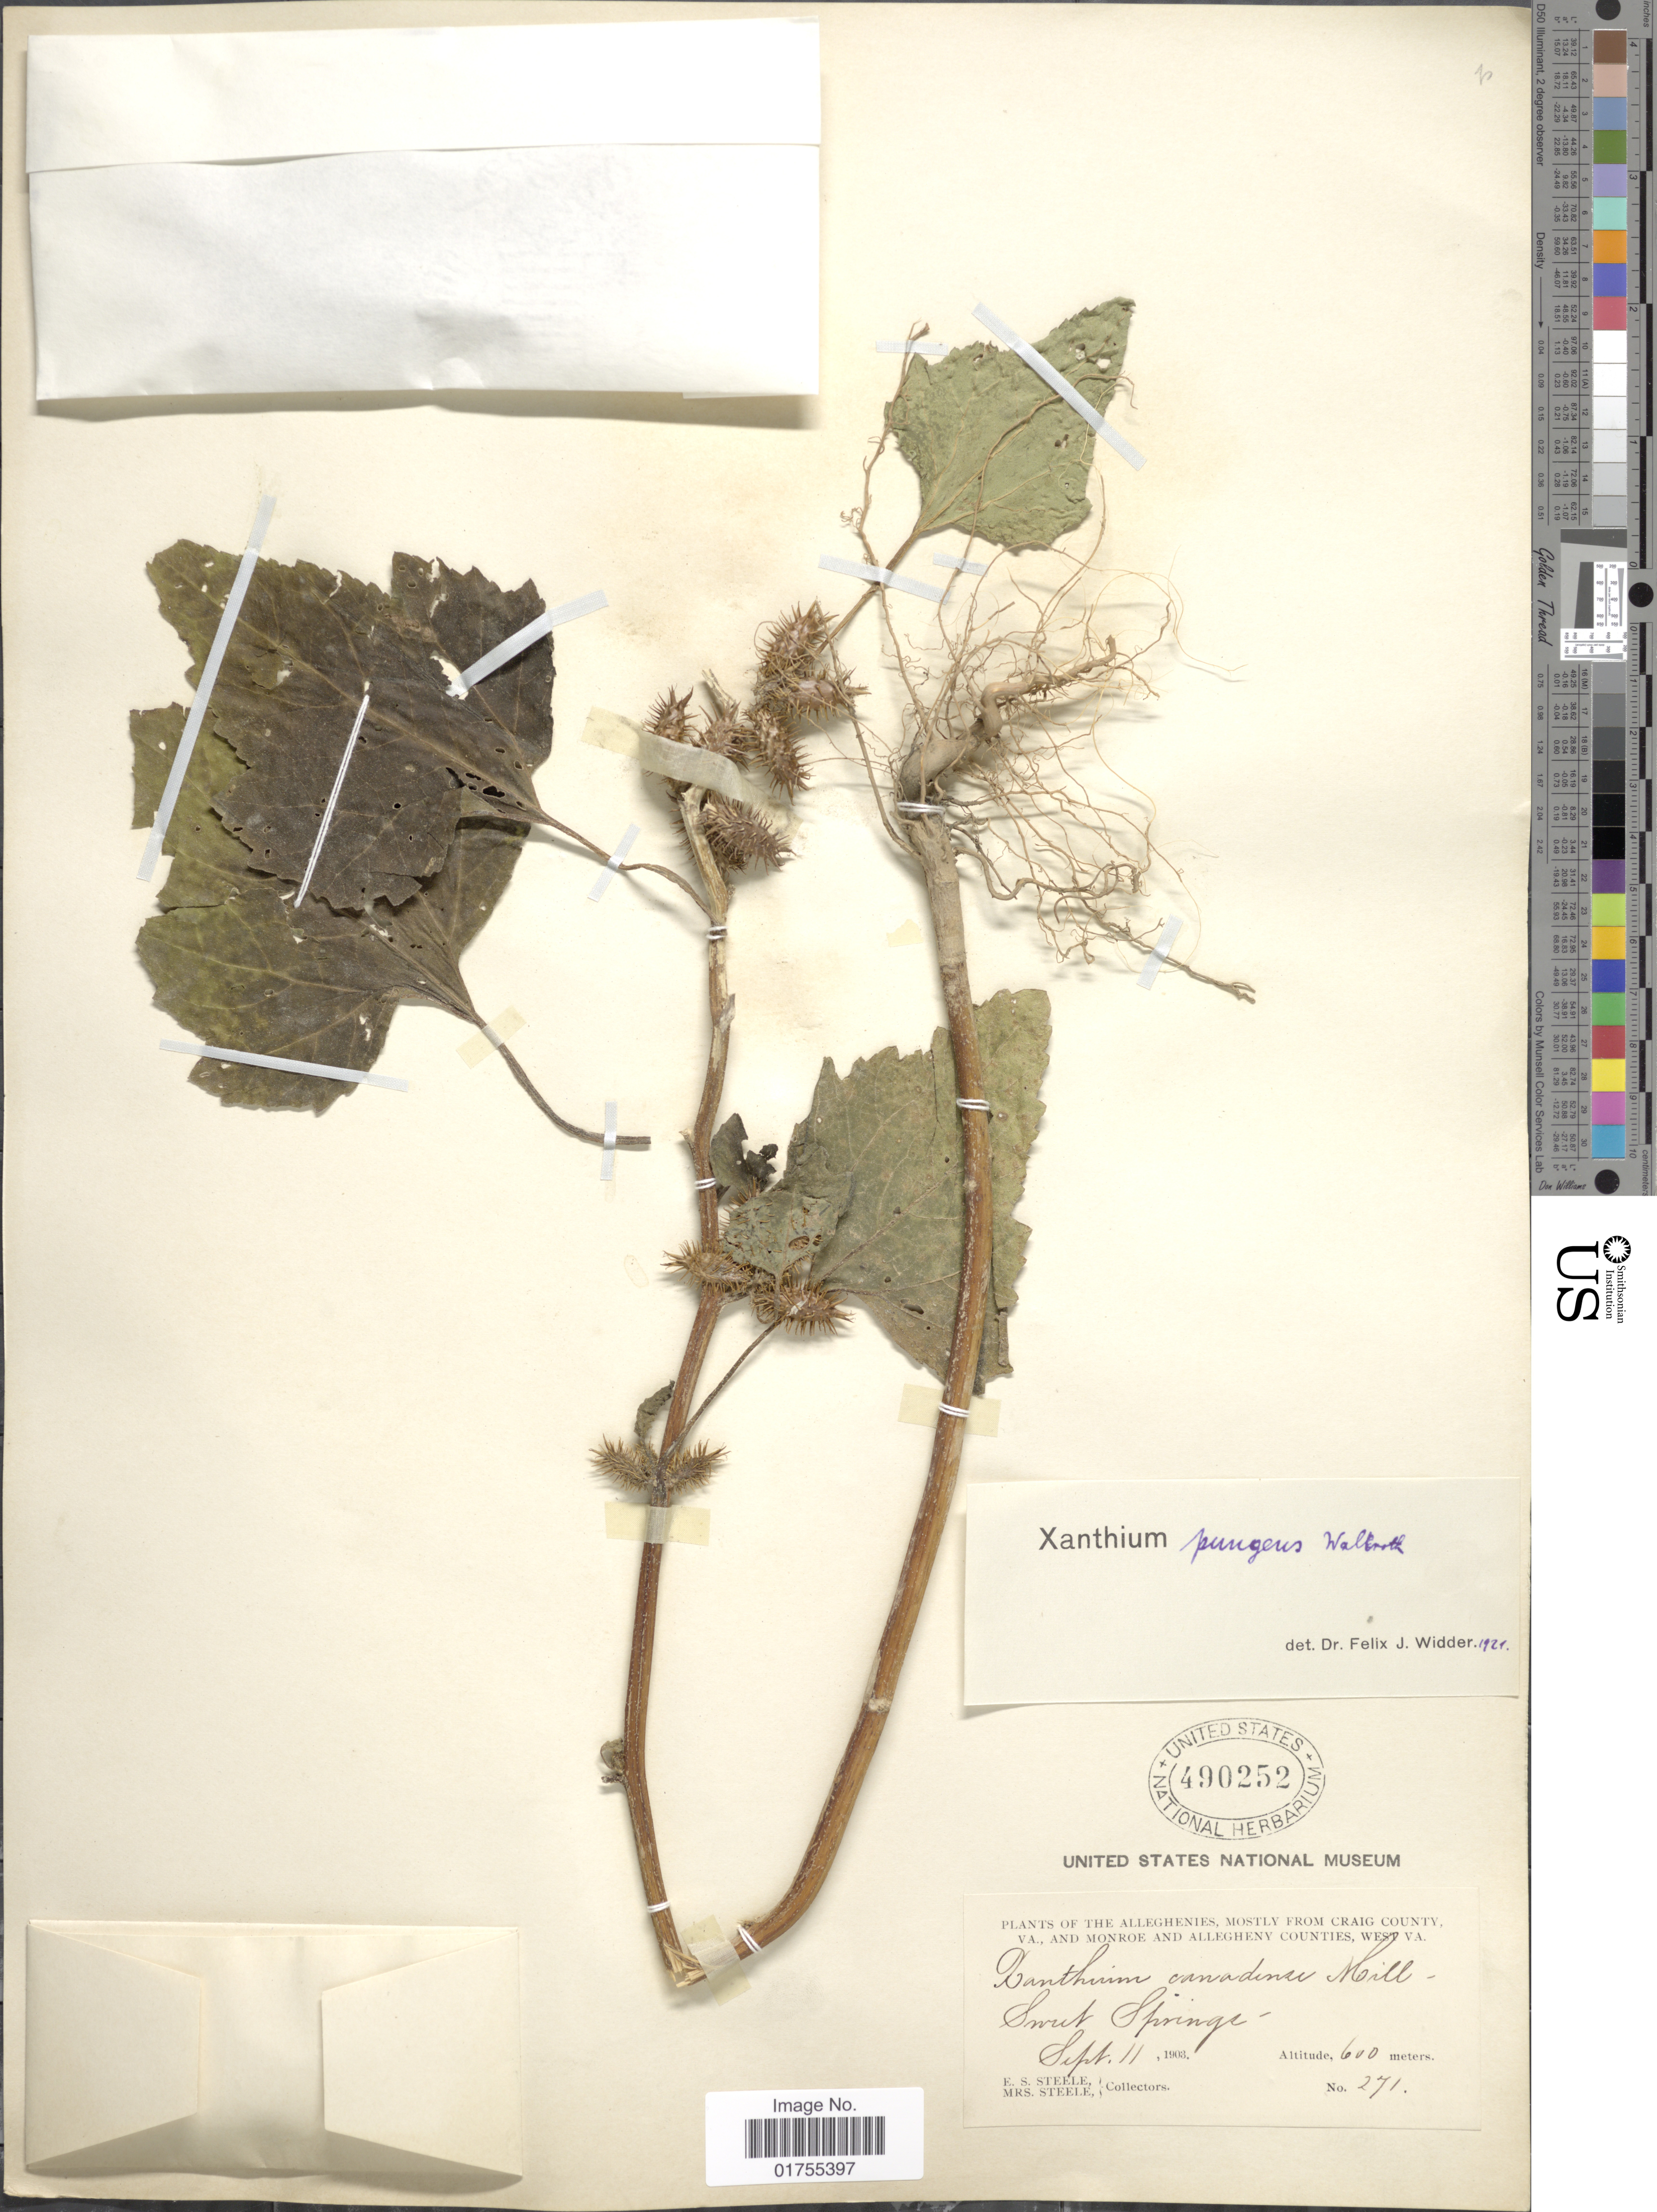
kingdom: Plantae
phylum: Tracheophyta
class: Magnoliopsida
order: Asterales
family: Asteraceae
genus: Xanthium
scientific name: Xanthium strumarium var. glabratum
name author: Mill.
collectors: E. Steele & Mrs. E. S. Steele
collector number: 271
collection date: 1903-09-11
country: United States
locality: The Alleghenies, Mostly from Craig County Va., and Monroe and Allegheny Counties, West Va., Swut Springs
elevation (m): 600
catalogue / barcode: US 490252